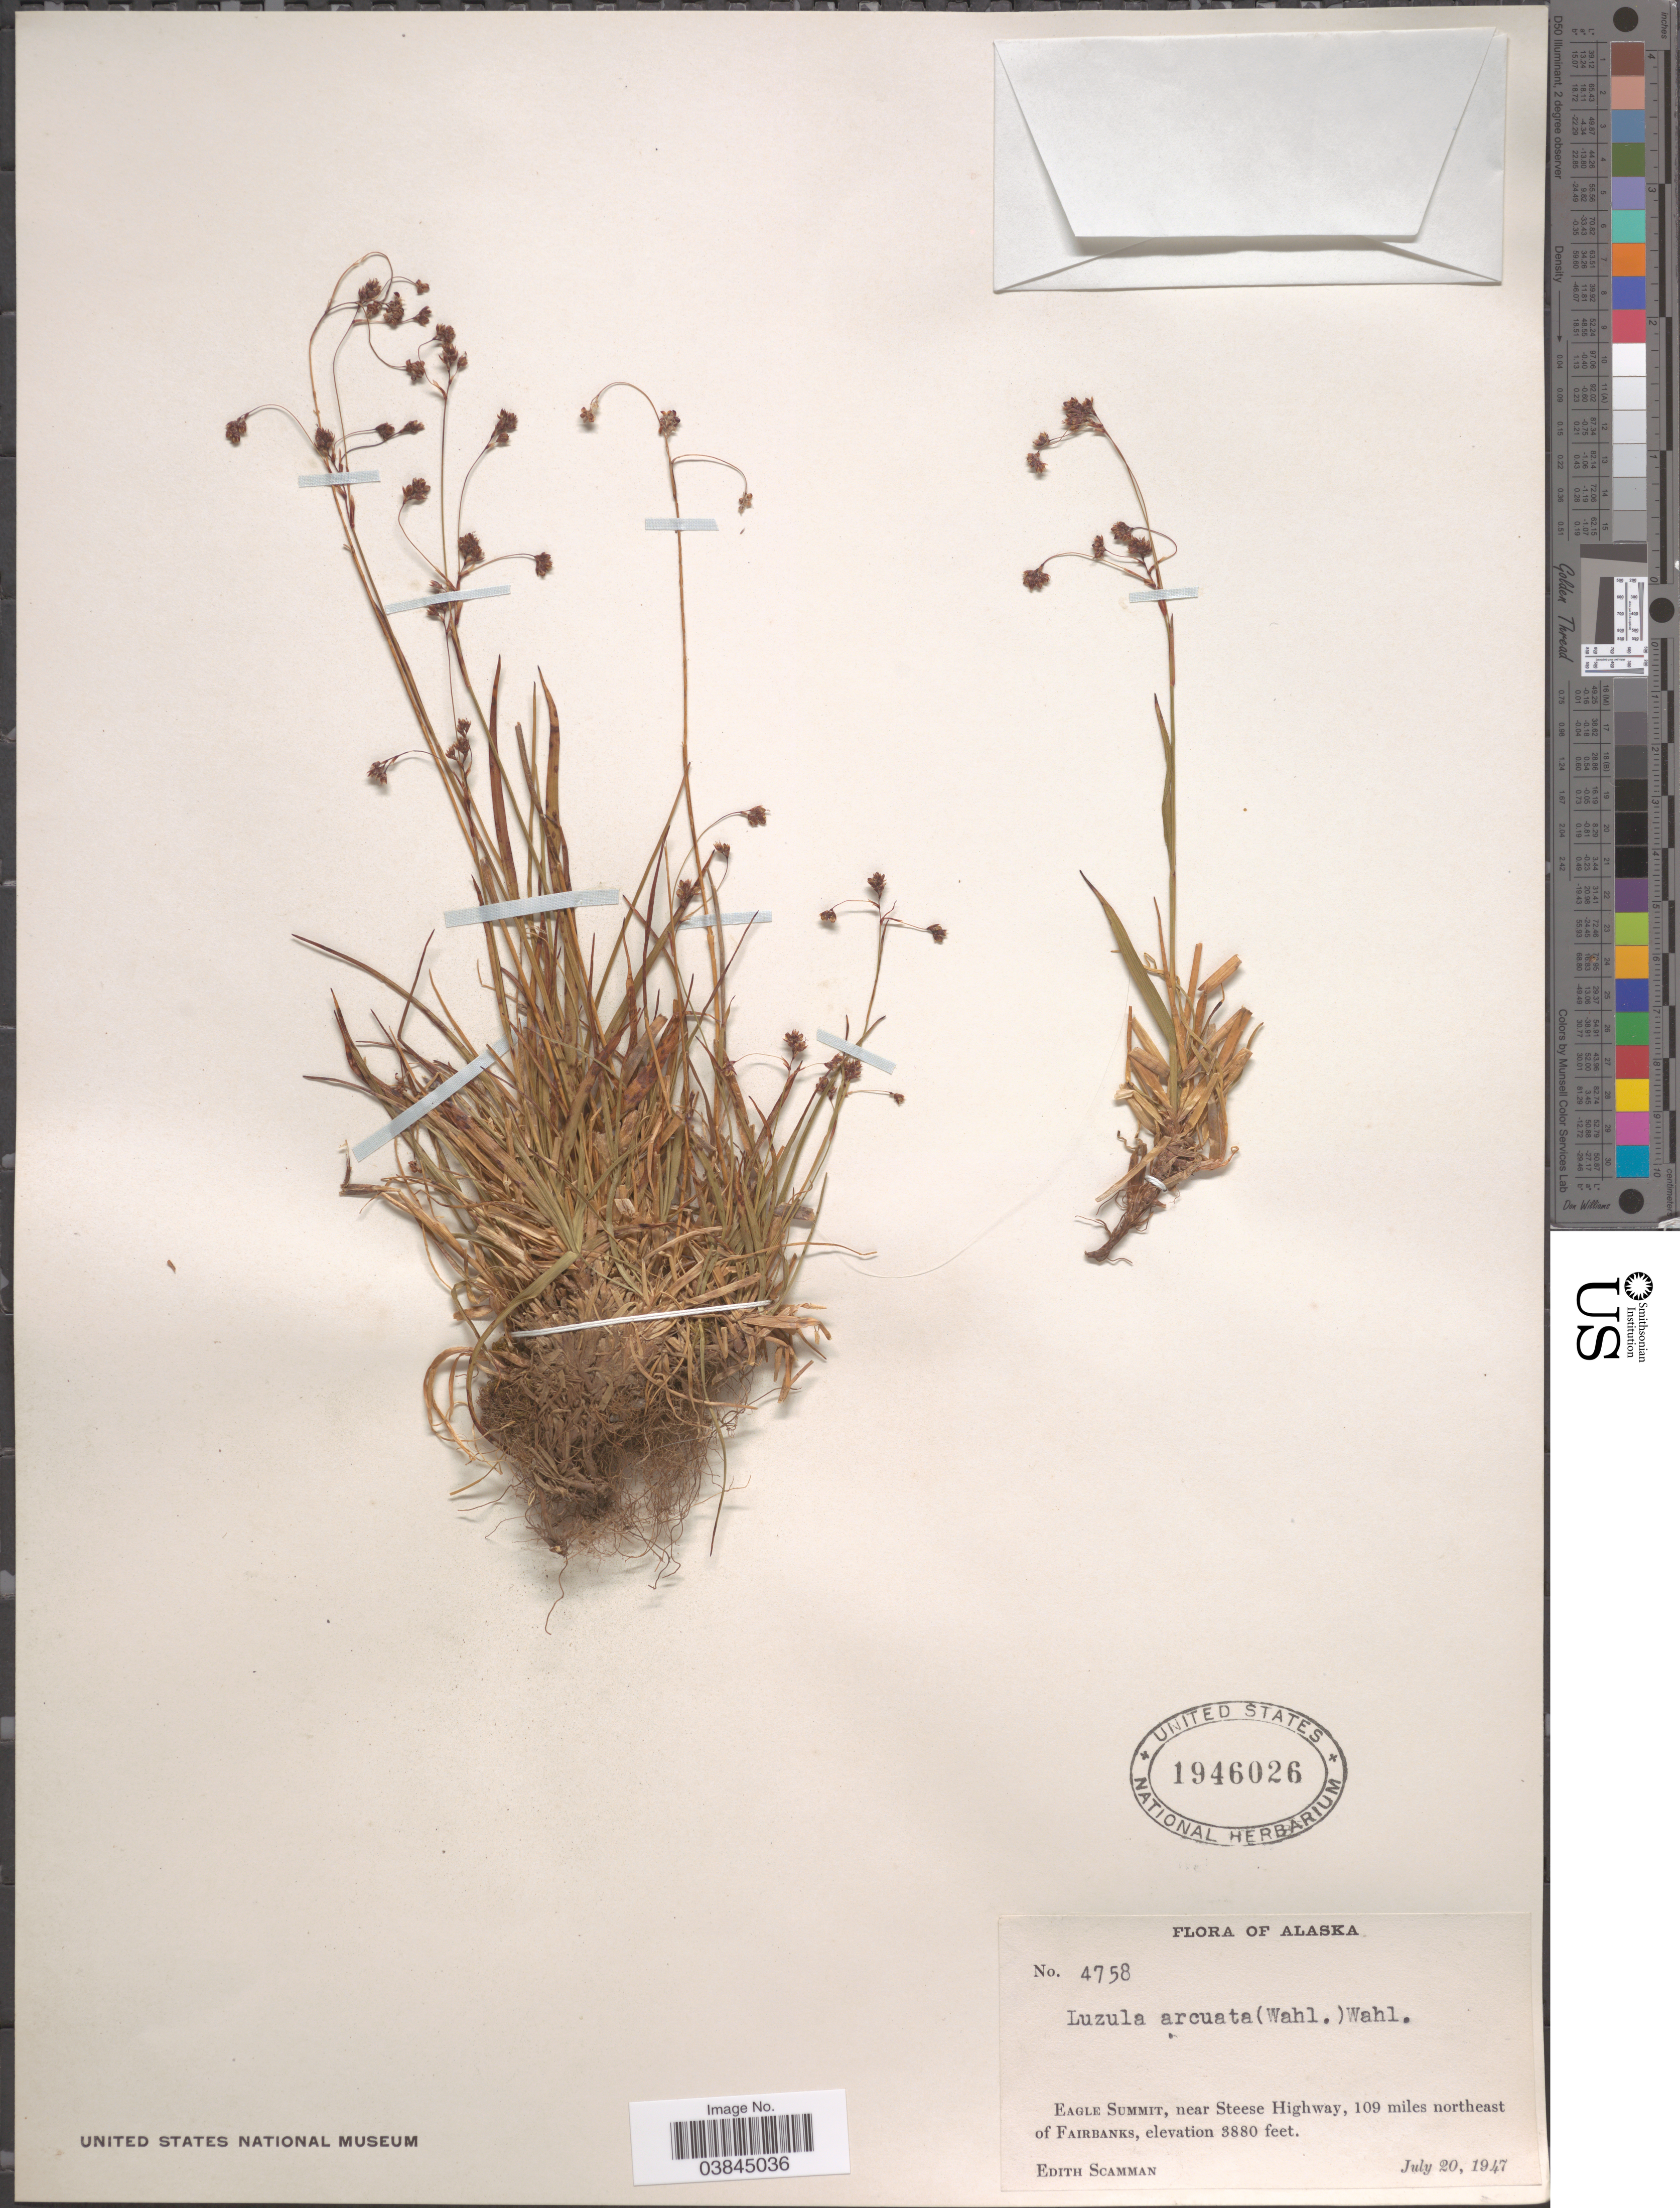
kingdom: Plantae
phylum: Tracheophyta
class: Liliopsida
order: Poales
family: Juncaceae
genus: Luzula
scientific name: Luzula arcuata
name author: (Wahlenb.) Sw.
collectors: E. Scamman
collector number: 4758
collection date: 1947-07-20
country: United States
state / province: Alaska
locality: Eagle Summit, near Steese Highway, 109 miles northeast of Fairbanks.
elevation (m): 1183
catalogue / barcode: US 1946026